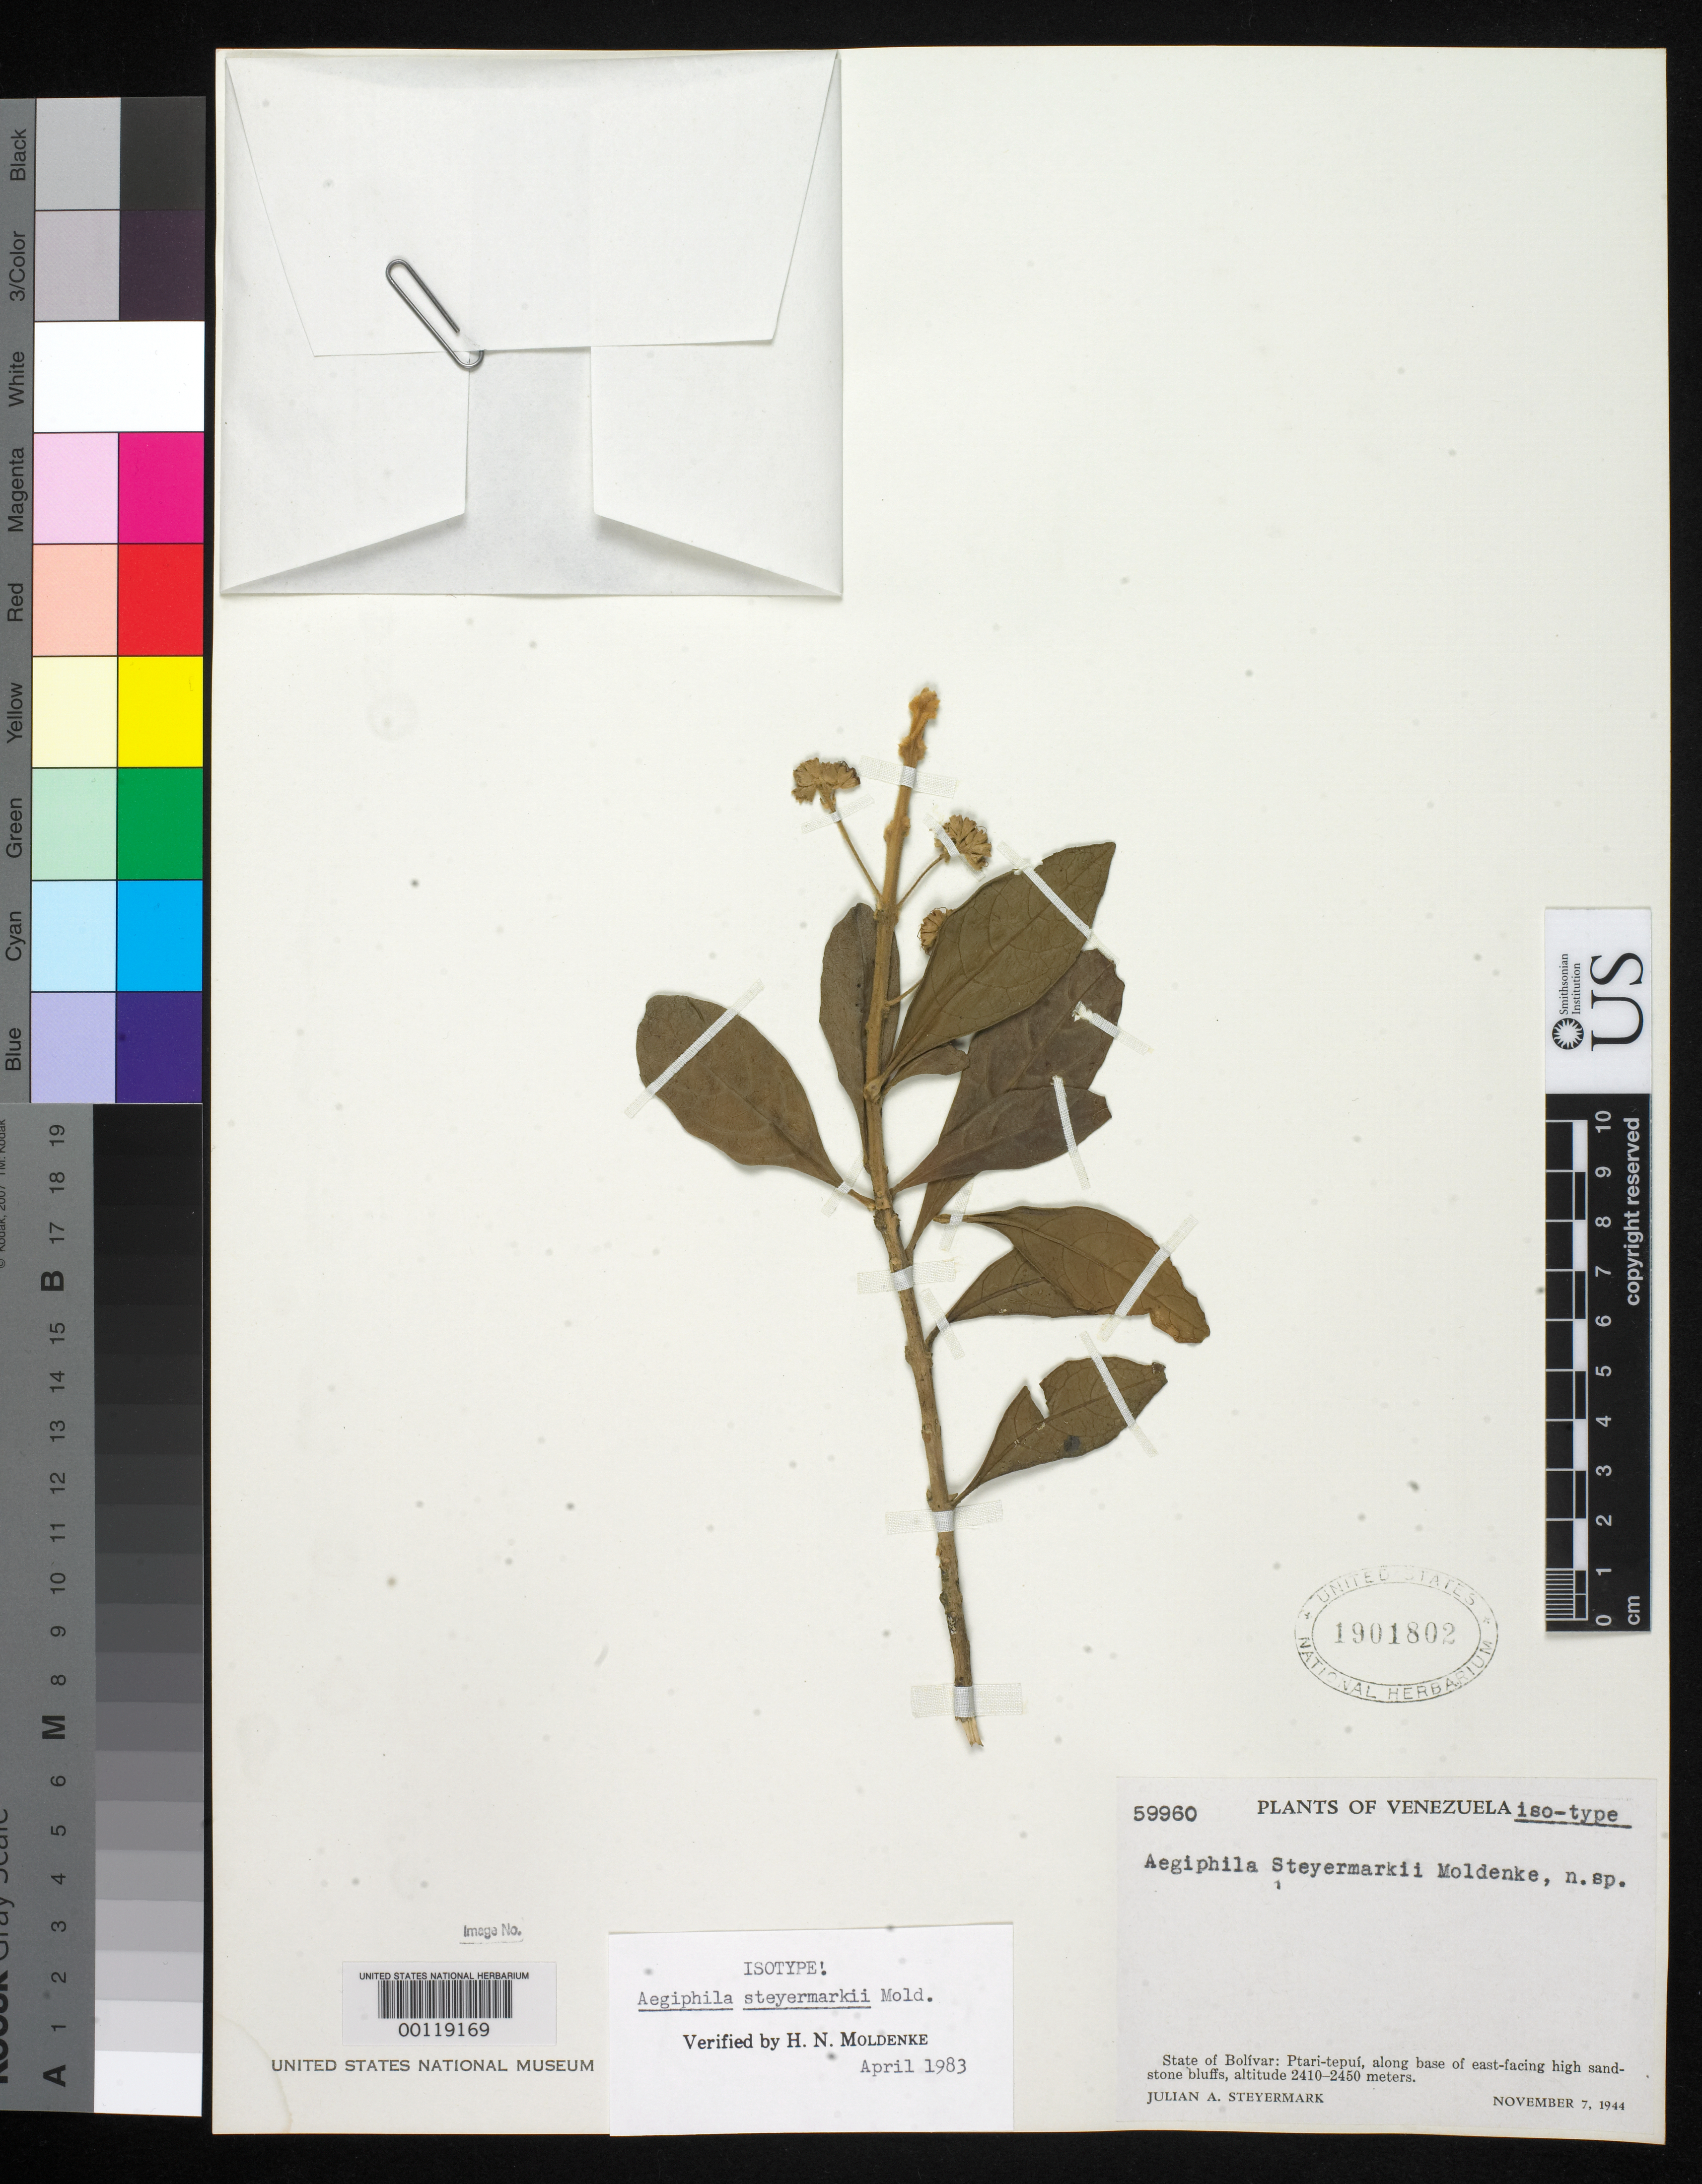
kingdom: Plantae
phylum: Tracheophyta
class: Magnoliopsida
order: Lamiales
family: Lamiaceae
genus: Aegiphila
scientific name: Aegiphila steyermarkii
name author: Moldenke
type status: Isotype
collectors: J. Steyermark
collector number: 59960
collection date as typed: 07 Nov 1944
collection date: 1944-11-07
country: Venezuela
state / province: Bolivar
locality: Ptari-tepui, along base of E facing high sand bluffs.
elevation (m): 2410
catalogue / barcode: US 1901802